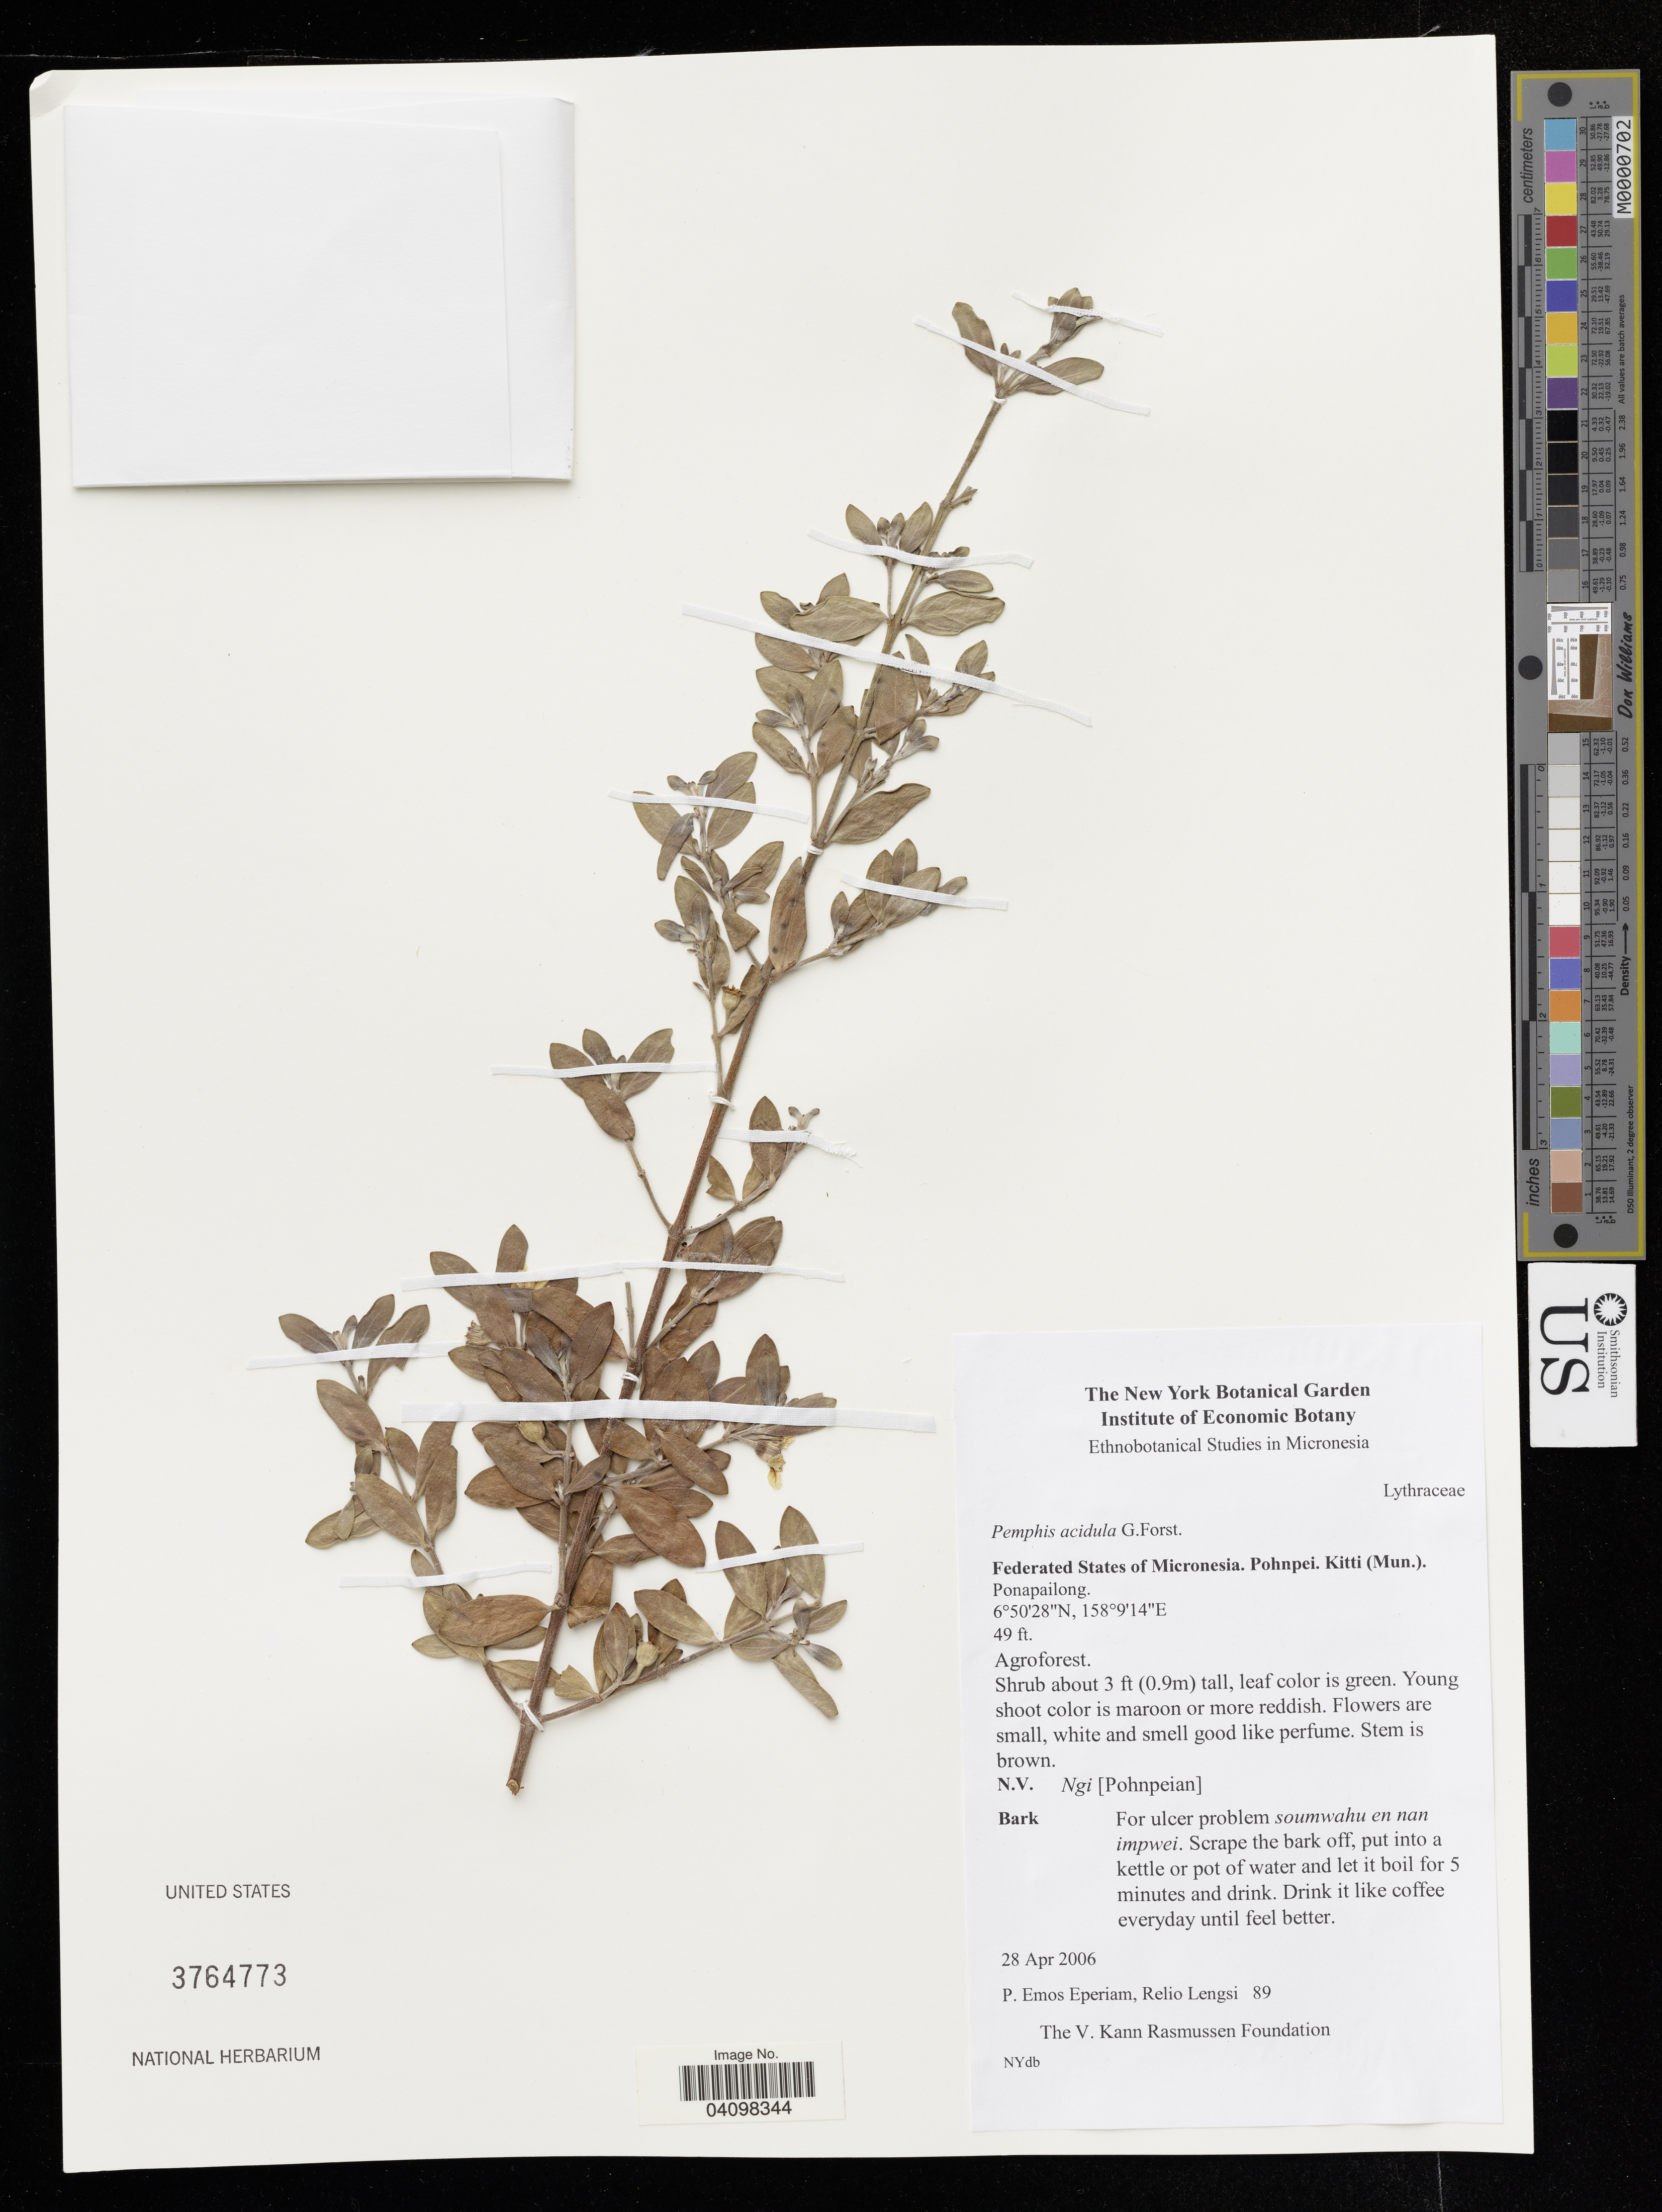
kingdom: Plantae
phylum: Tracheophyta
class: Magnoliopsida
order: Myrtales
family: Lythraceae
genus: Pemphis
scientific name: Pemphis acidula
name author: J.R. Forst. & G. Forst.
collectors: P. Eperiam & R. Lengsi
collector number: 89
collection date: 2006-04-28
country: Micronesia, Federated States of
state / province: Pohnpei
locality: Kitti (Mun.). Ponapailong.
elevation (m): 15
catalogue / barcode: US 3764773